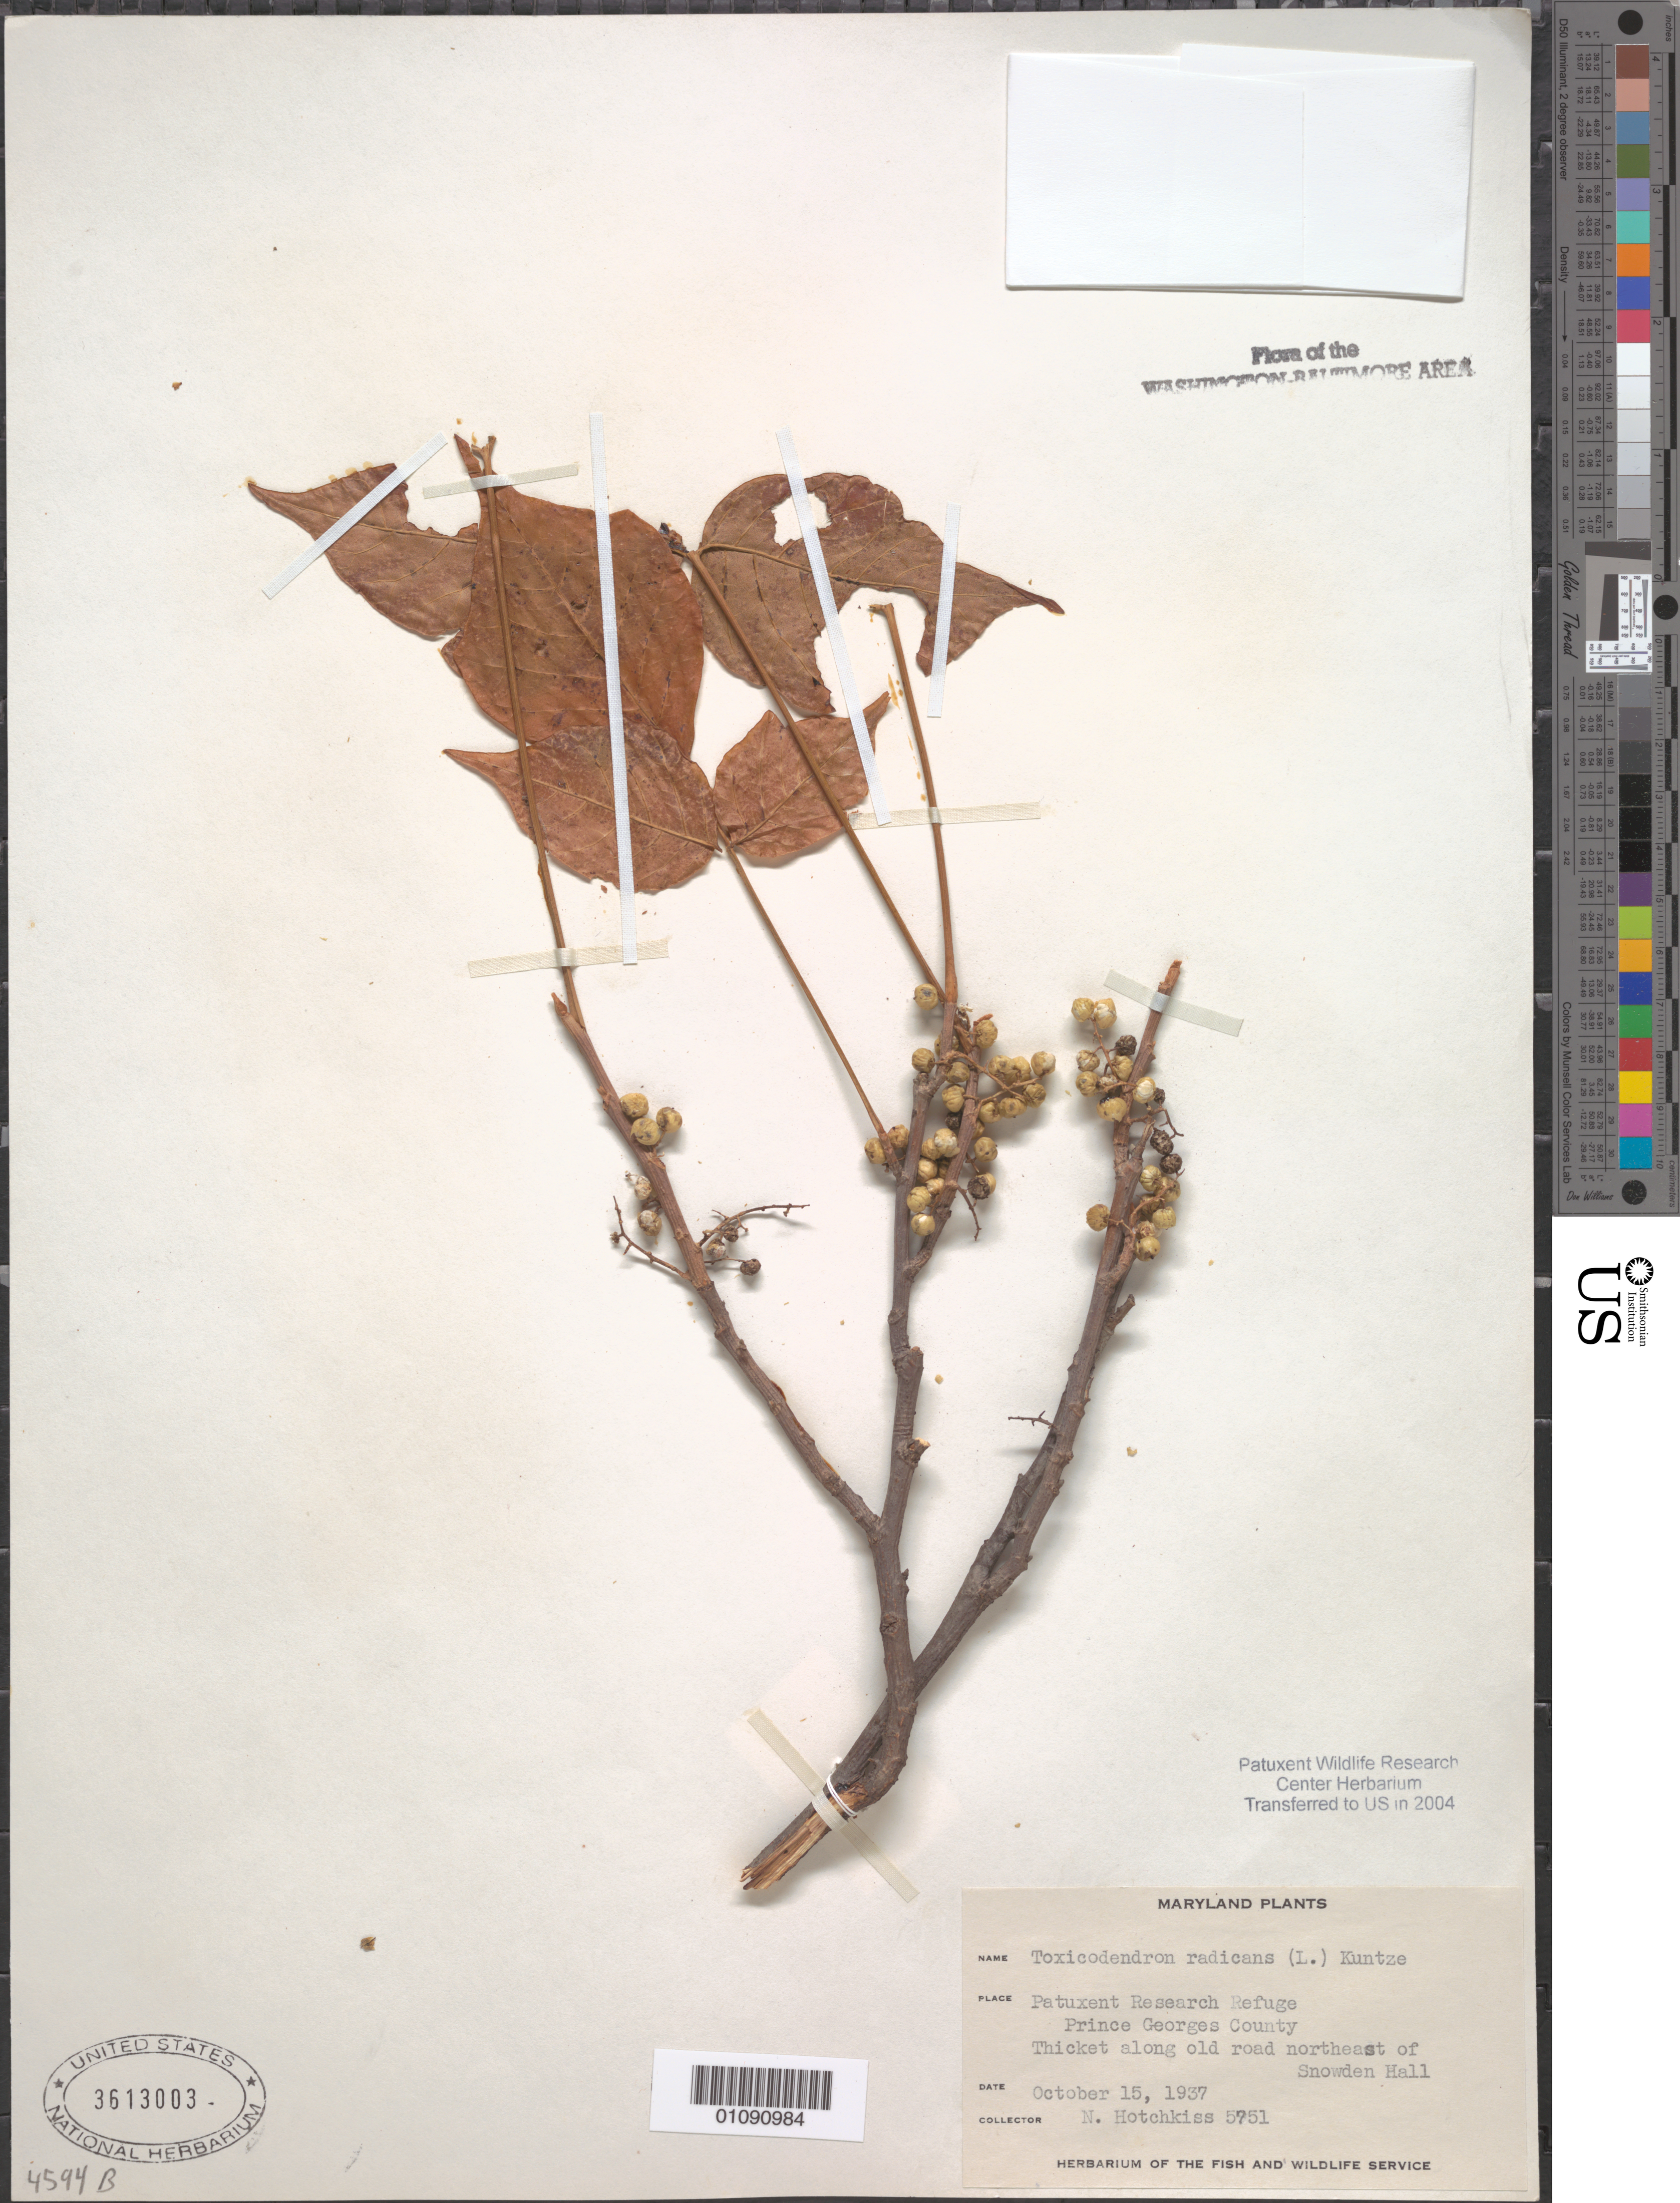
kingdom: Plantae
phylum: Tracheophyta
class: Magnoliopsida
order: Sapindales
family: Anacardiaceae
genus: Toxicodendron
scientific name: Toxicodendron radicans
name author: (L.) Kuntze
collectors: N. Hotchkiss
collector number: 5751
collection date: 1937-10-15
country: United States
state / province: Maryland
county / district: Prince George's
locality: Patuxent Wildlife Refuge, N.E. of Snowden Hall.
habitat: Thicket along old road.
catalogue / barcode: US 3613003